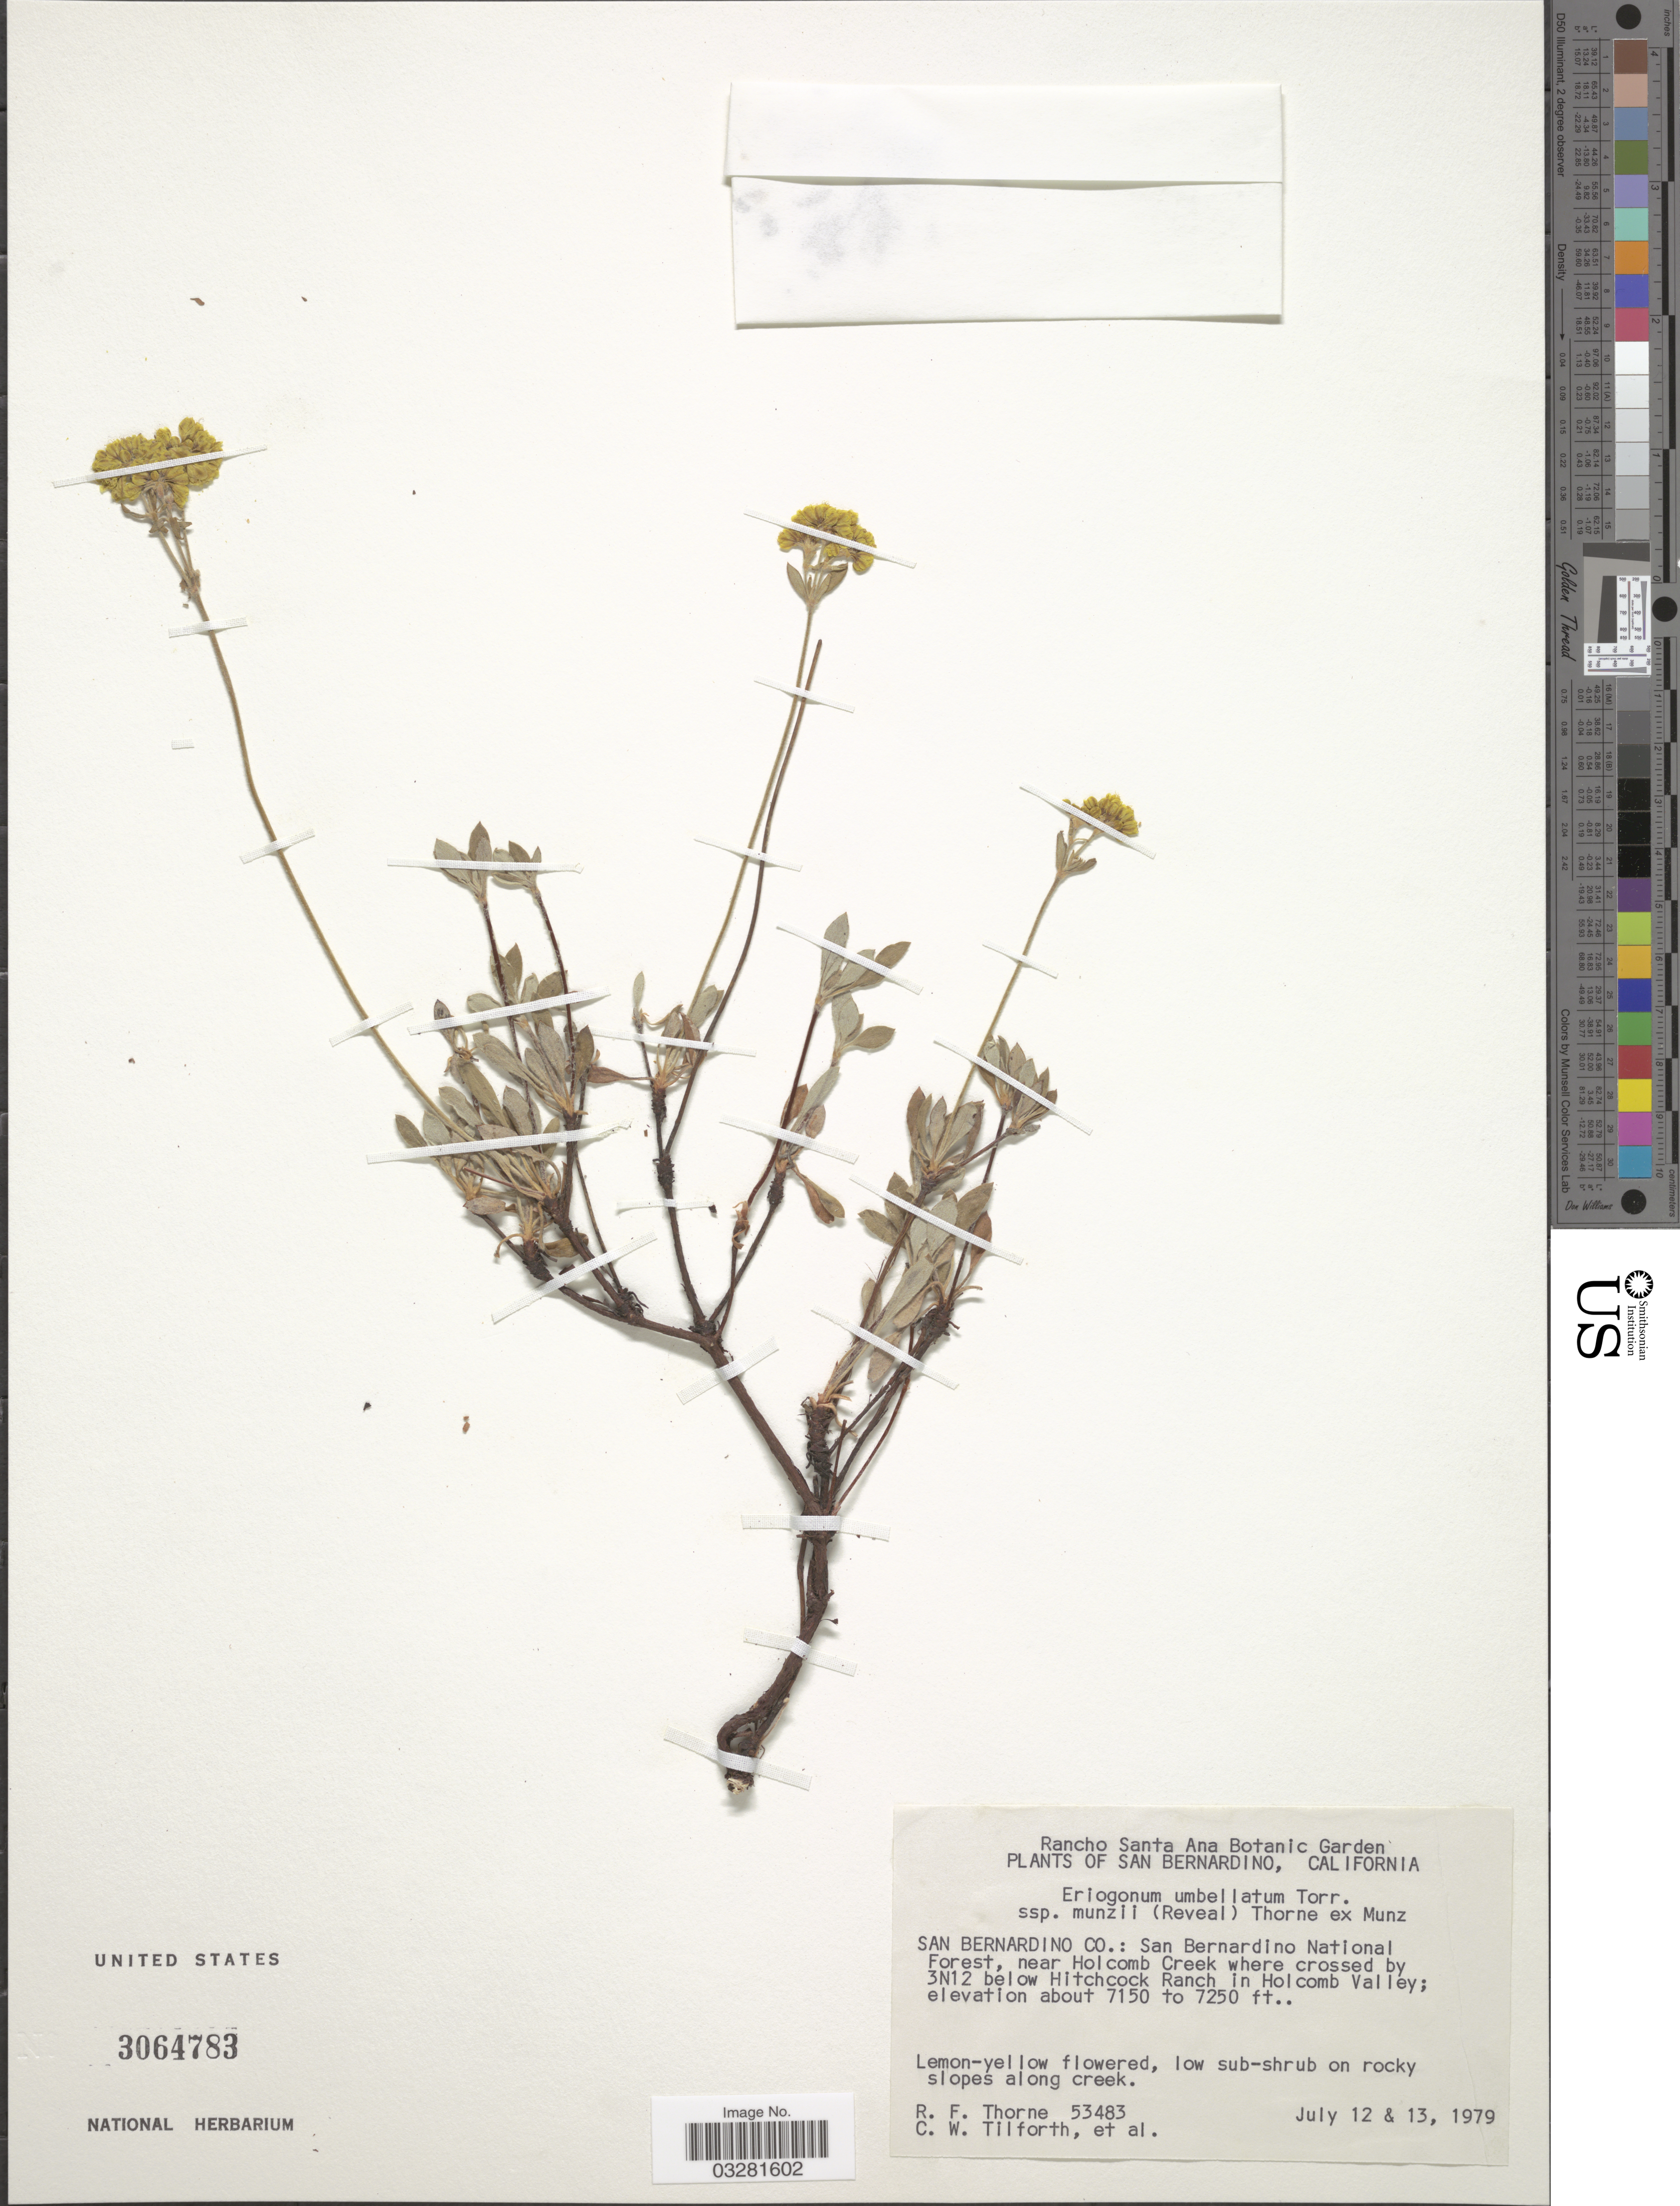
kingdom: Plantae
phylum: Tracheophyta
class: Magnoliopsida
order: Caryophyllales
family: Polygonaceae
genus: Eriogonum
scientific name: Eriogonum umbellatum subsp. munzii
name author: (Reveal) Thorne ex Munz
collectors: R. Thorne, C. Tilforth & et al.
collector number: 53483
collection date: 1979-07-12/1979-07-13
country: United States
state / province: California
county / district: San Bernardino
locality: San Bernardino. San Bernardino Co.: San Bernardino National Forest, near Holcomb Creek where crossed by 3N12 below Hitchcock Ranch in Holcomb Valley.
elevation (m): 2179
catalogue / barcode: US 3064783